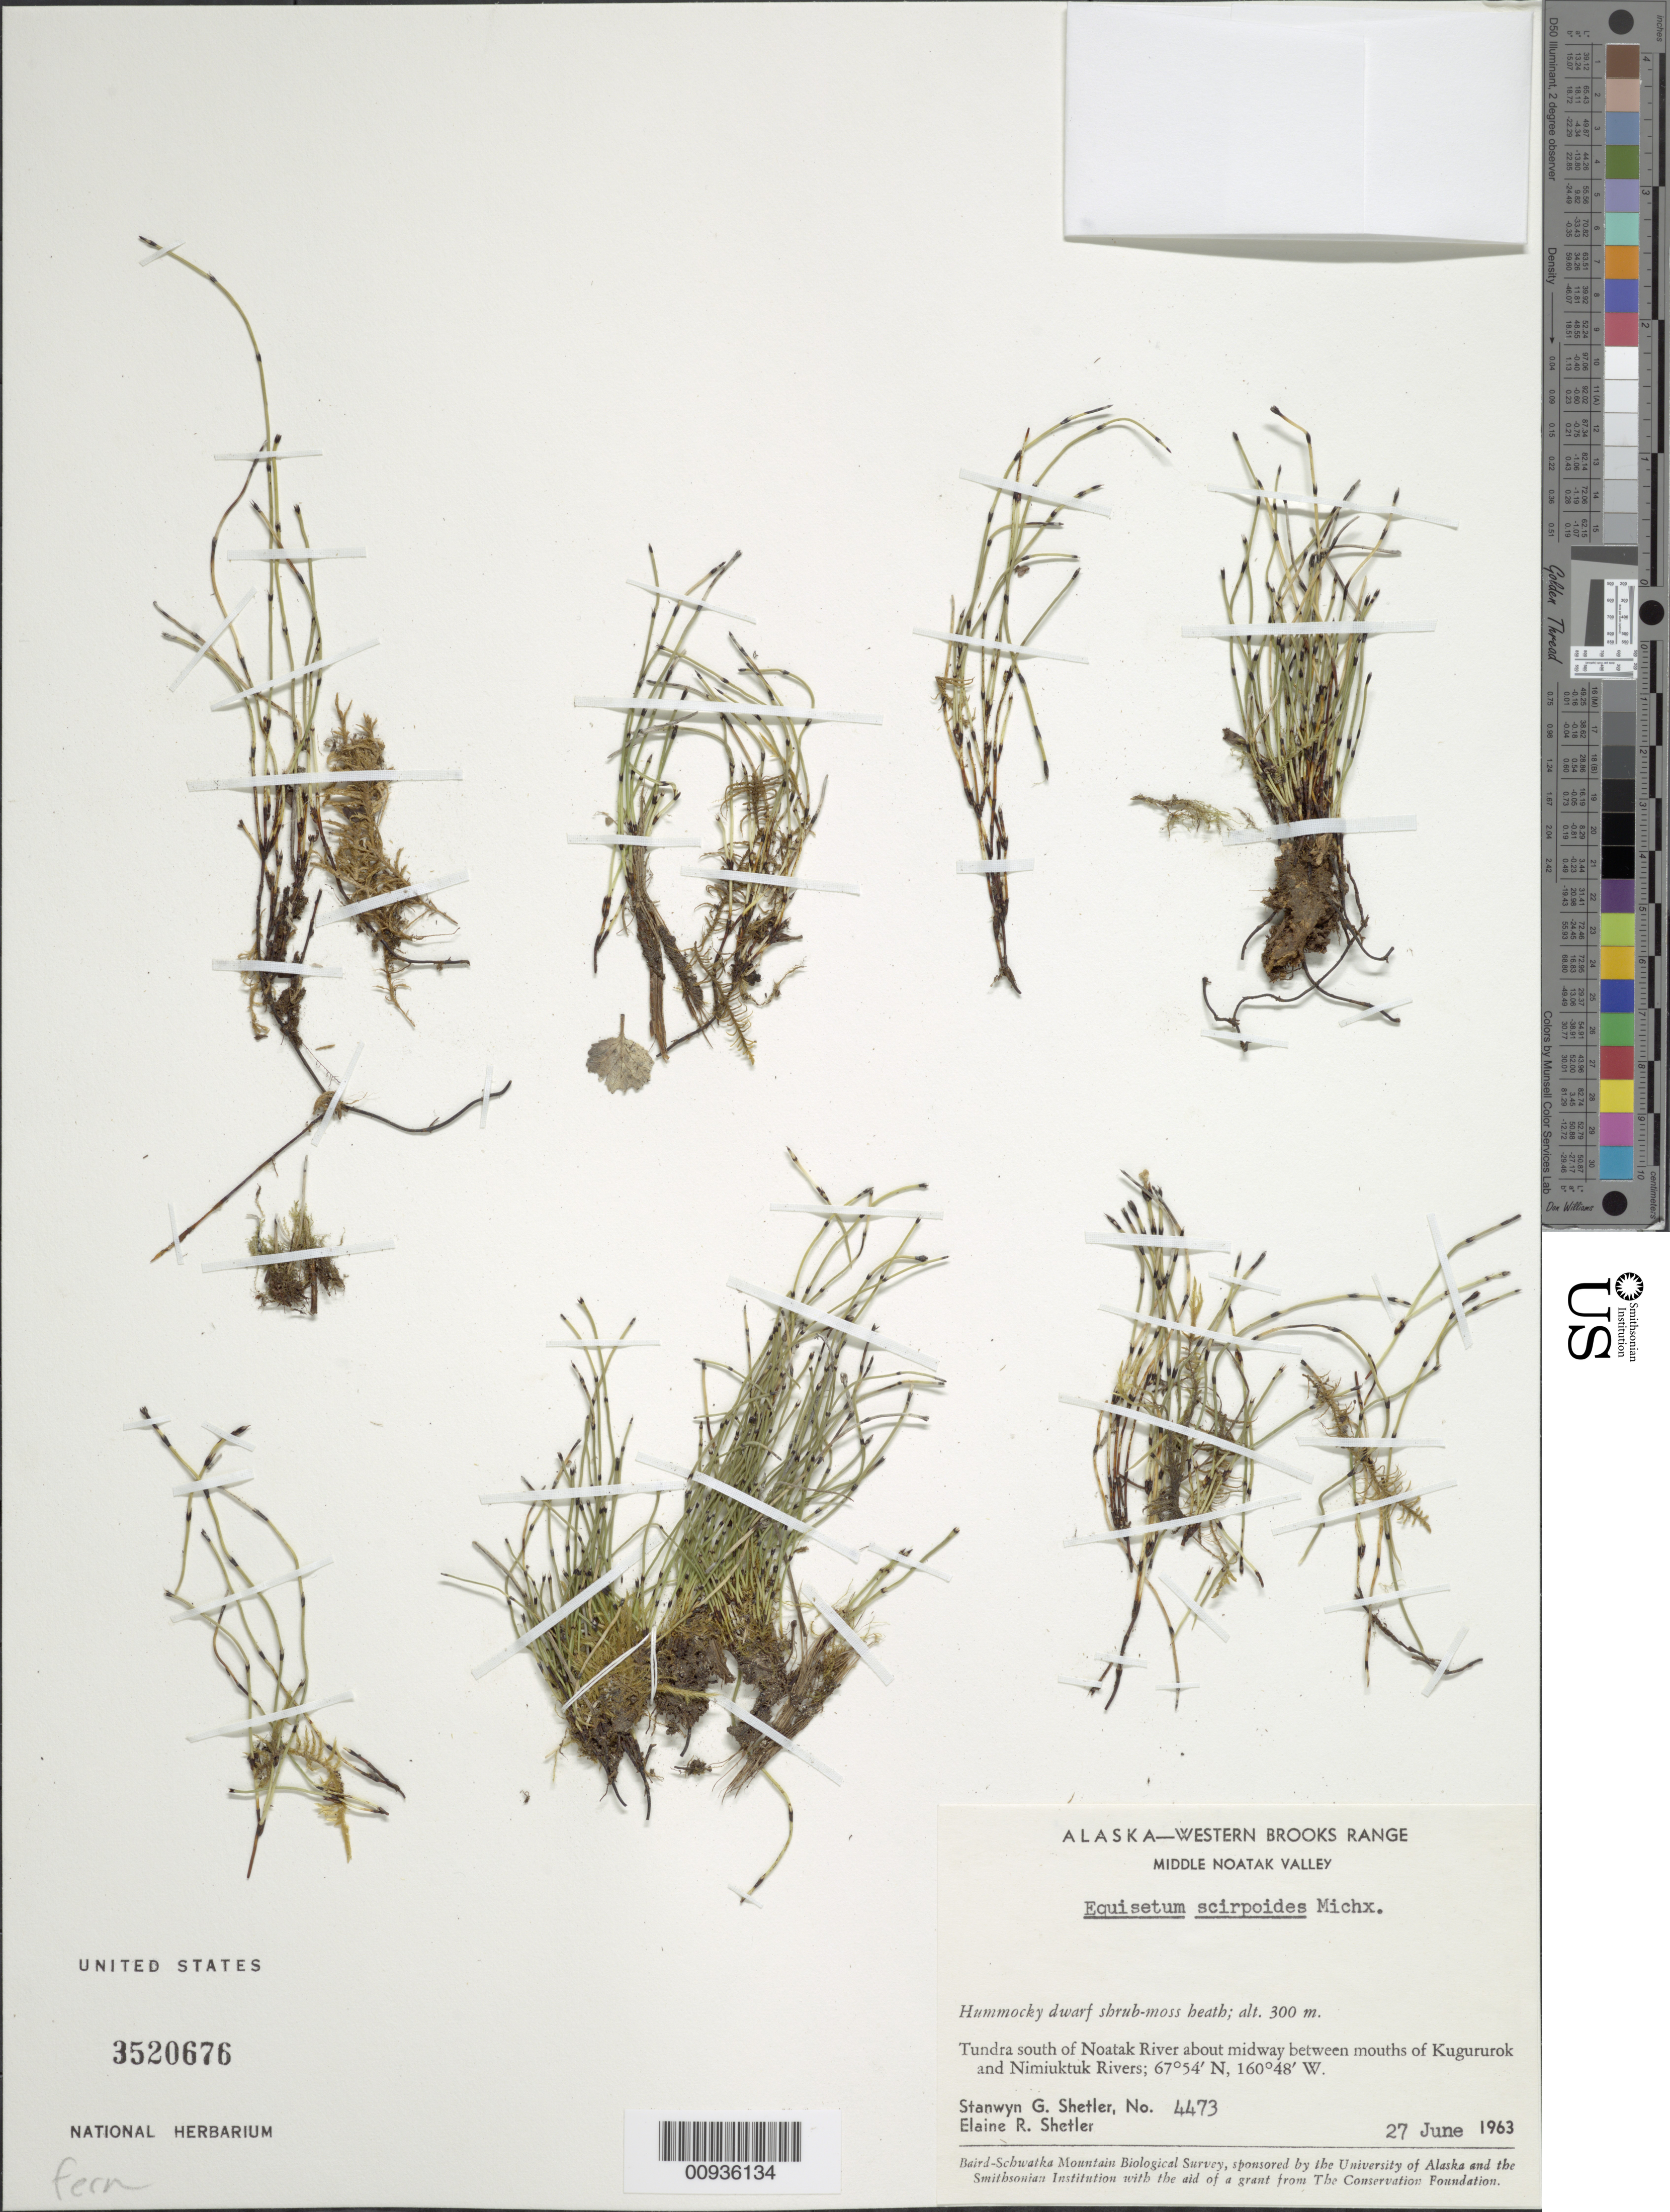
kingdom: Plantae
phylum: Tracheophyta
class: Polypodiopsida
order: Equisetales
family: Equisetaceae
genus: Equisetum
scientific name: Equisetum scirpoides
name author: Michx.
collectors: S. Shetler & E. R. Shetler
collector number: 4473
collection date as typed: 27 Jun 1963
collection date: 1963-06-27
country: United States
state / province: Alaska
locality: S of Noatak River about midway between mouths of Kugururok and Nimiuktuk Rivers. Western Brooks Range, Middle Noatak Valley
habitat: Tundra. Hummocky dwarf shrub-moss heath.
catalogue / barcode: US 3520676